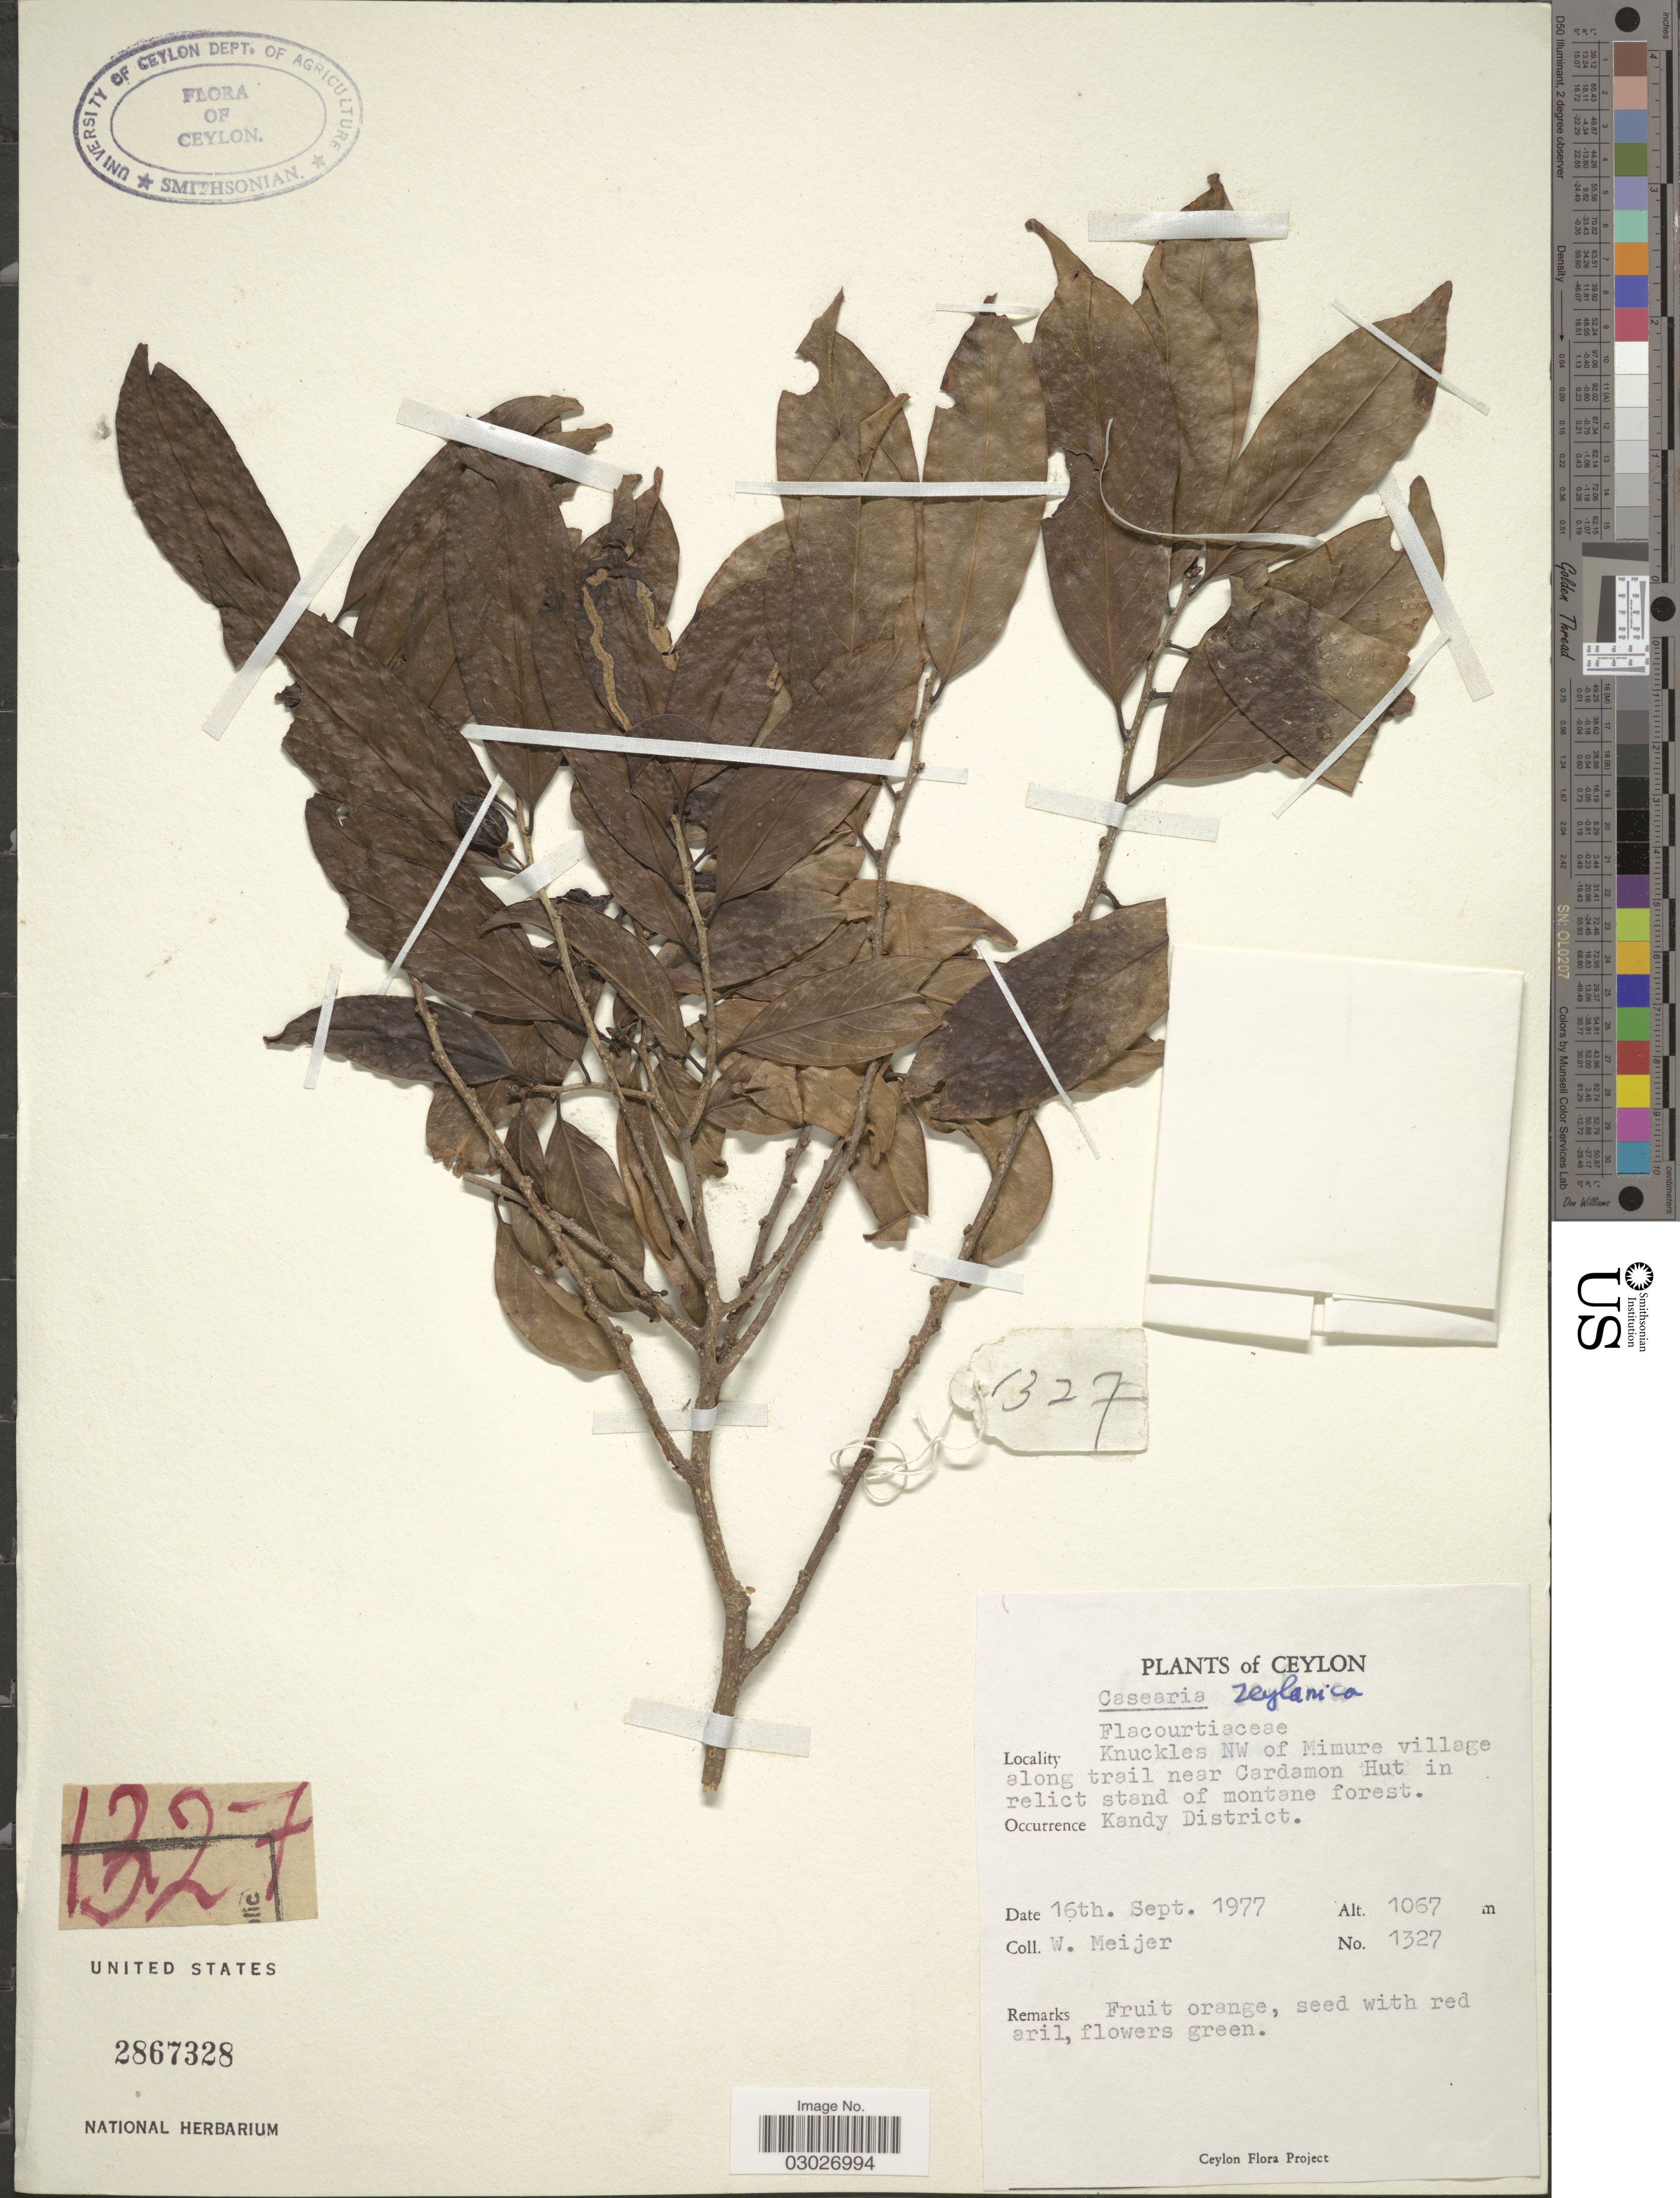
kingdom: Plantae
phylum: Tracheophyta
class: Magnoliopsida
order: Malpighiales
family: Salicaceae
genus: Casearia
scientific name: Casearia zeylanica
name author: Thwaites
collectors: W. Meijer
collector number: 1327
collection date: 1977-09-16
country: Sri Lanka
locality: Ceylon. Knuckles NW of Mimure village along trail near Cardamon Hut in relict stand of montane forest. Kandy District.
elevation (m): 1067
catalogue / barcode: US 2867328